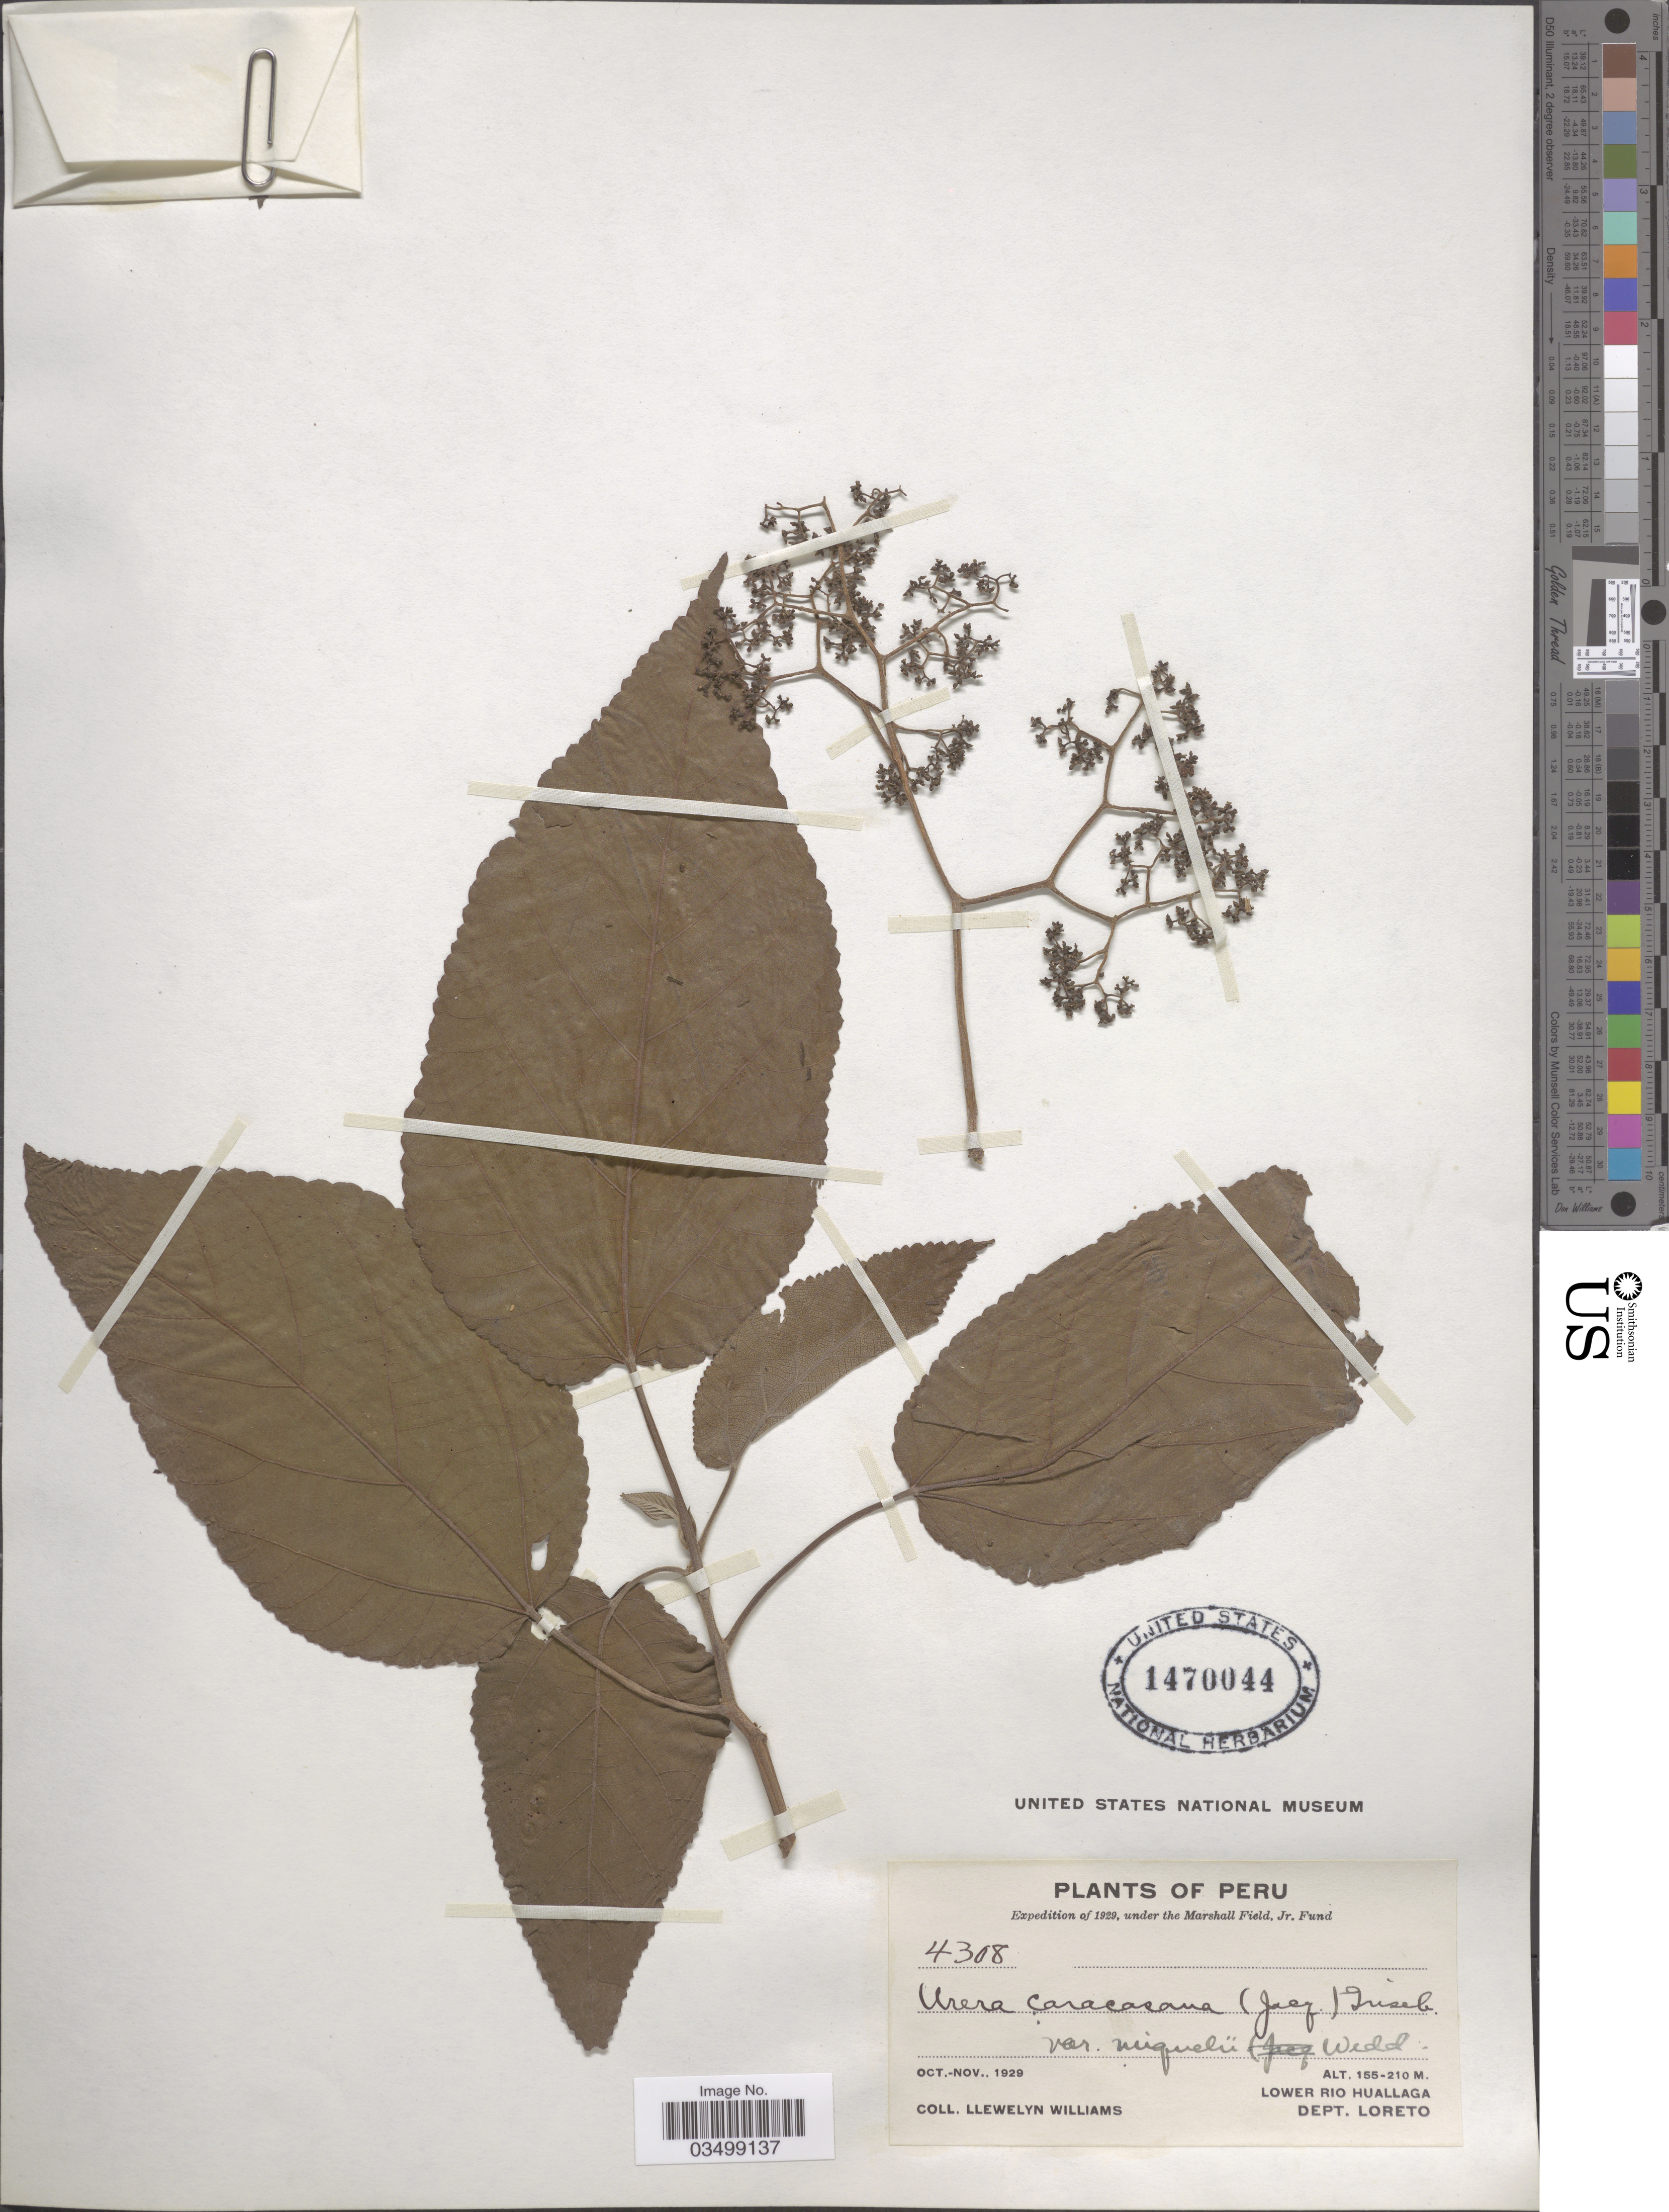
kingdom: Plantae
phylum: Tracheophyta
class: Magnoliopsida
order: Rosales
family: Urticaceae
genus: Urera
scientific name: Urera caracasana var. miquelii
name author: (Wedd.) Wedd.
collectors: Ll. Williams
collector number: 4308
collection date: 1929-10/1929-11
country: Peru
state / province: Loreto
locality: Lower Rio Huallaga. Dept. Loreto.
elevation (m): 155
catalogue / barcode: US 1470044